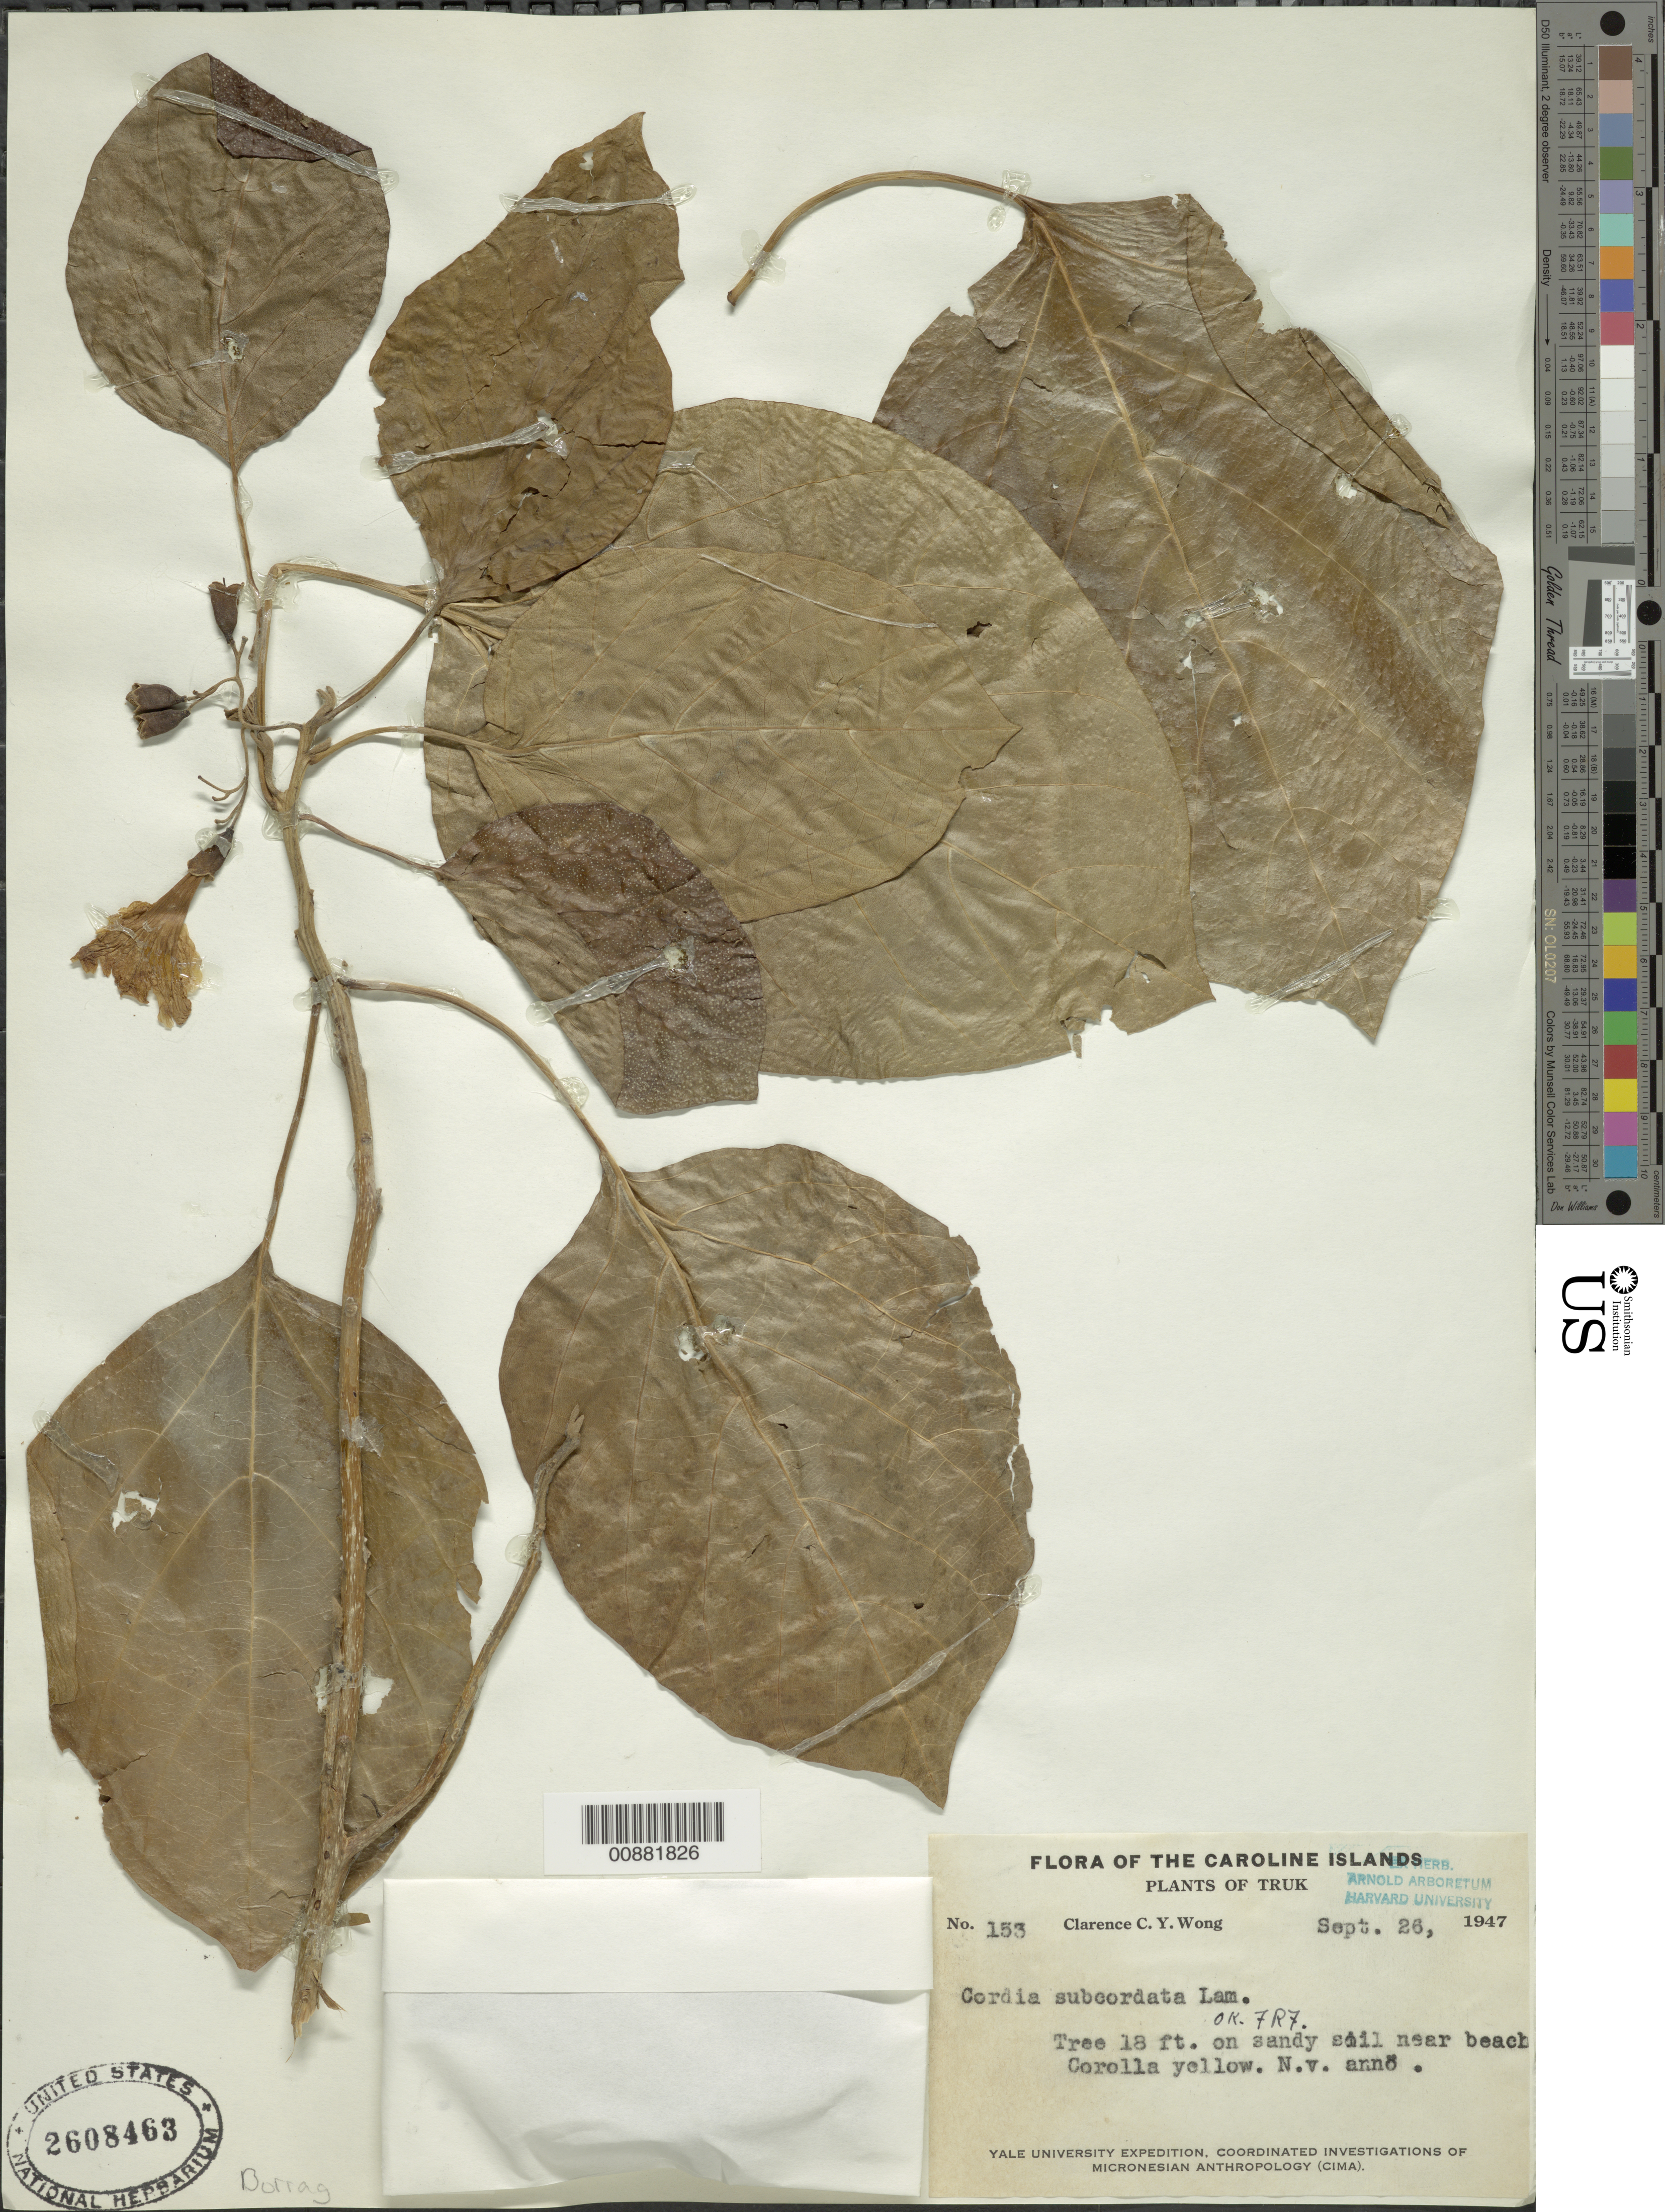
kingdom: Plantae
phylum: Tracheophyta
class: Magnoliopsida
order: Boraginales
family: Cordiaceae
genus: Cordia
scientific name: Cordia subcordata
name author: Lam.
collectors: C. Wong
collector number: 153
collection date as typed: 26 Sep 1947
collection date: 1947-09-26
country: Micronesia, Federated States of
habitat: on sandy soil near beach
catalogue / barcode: US 2608463